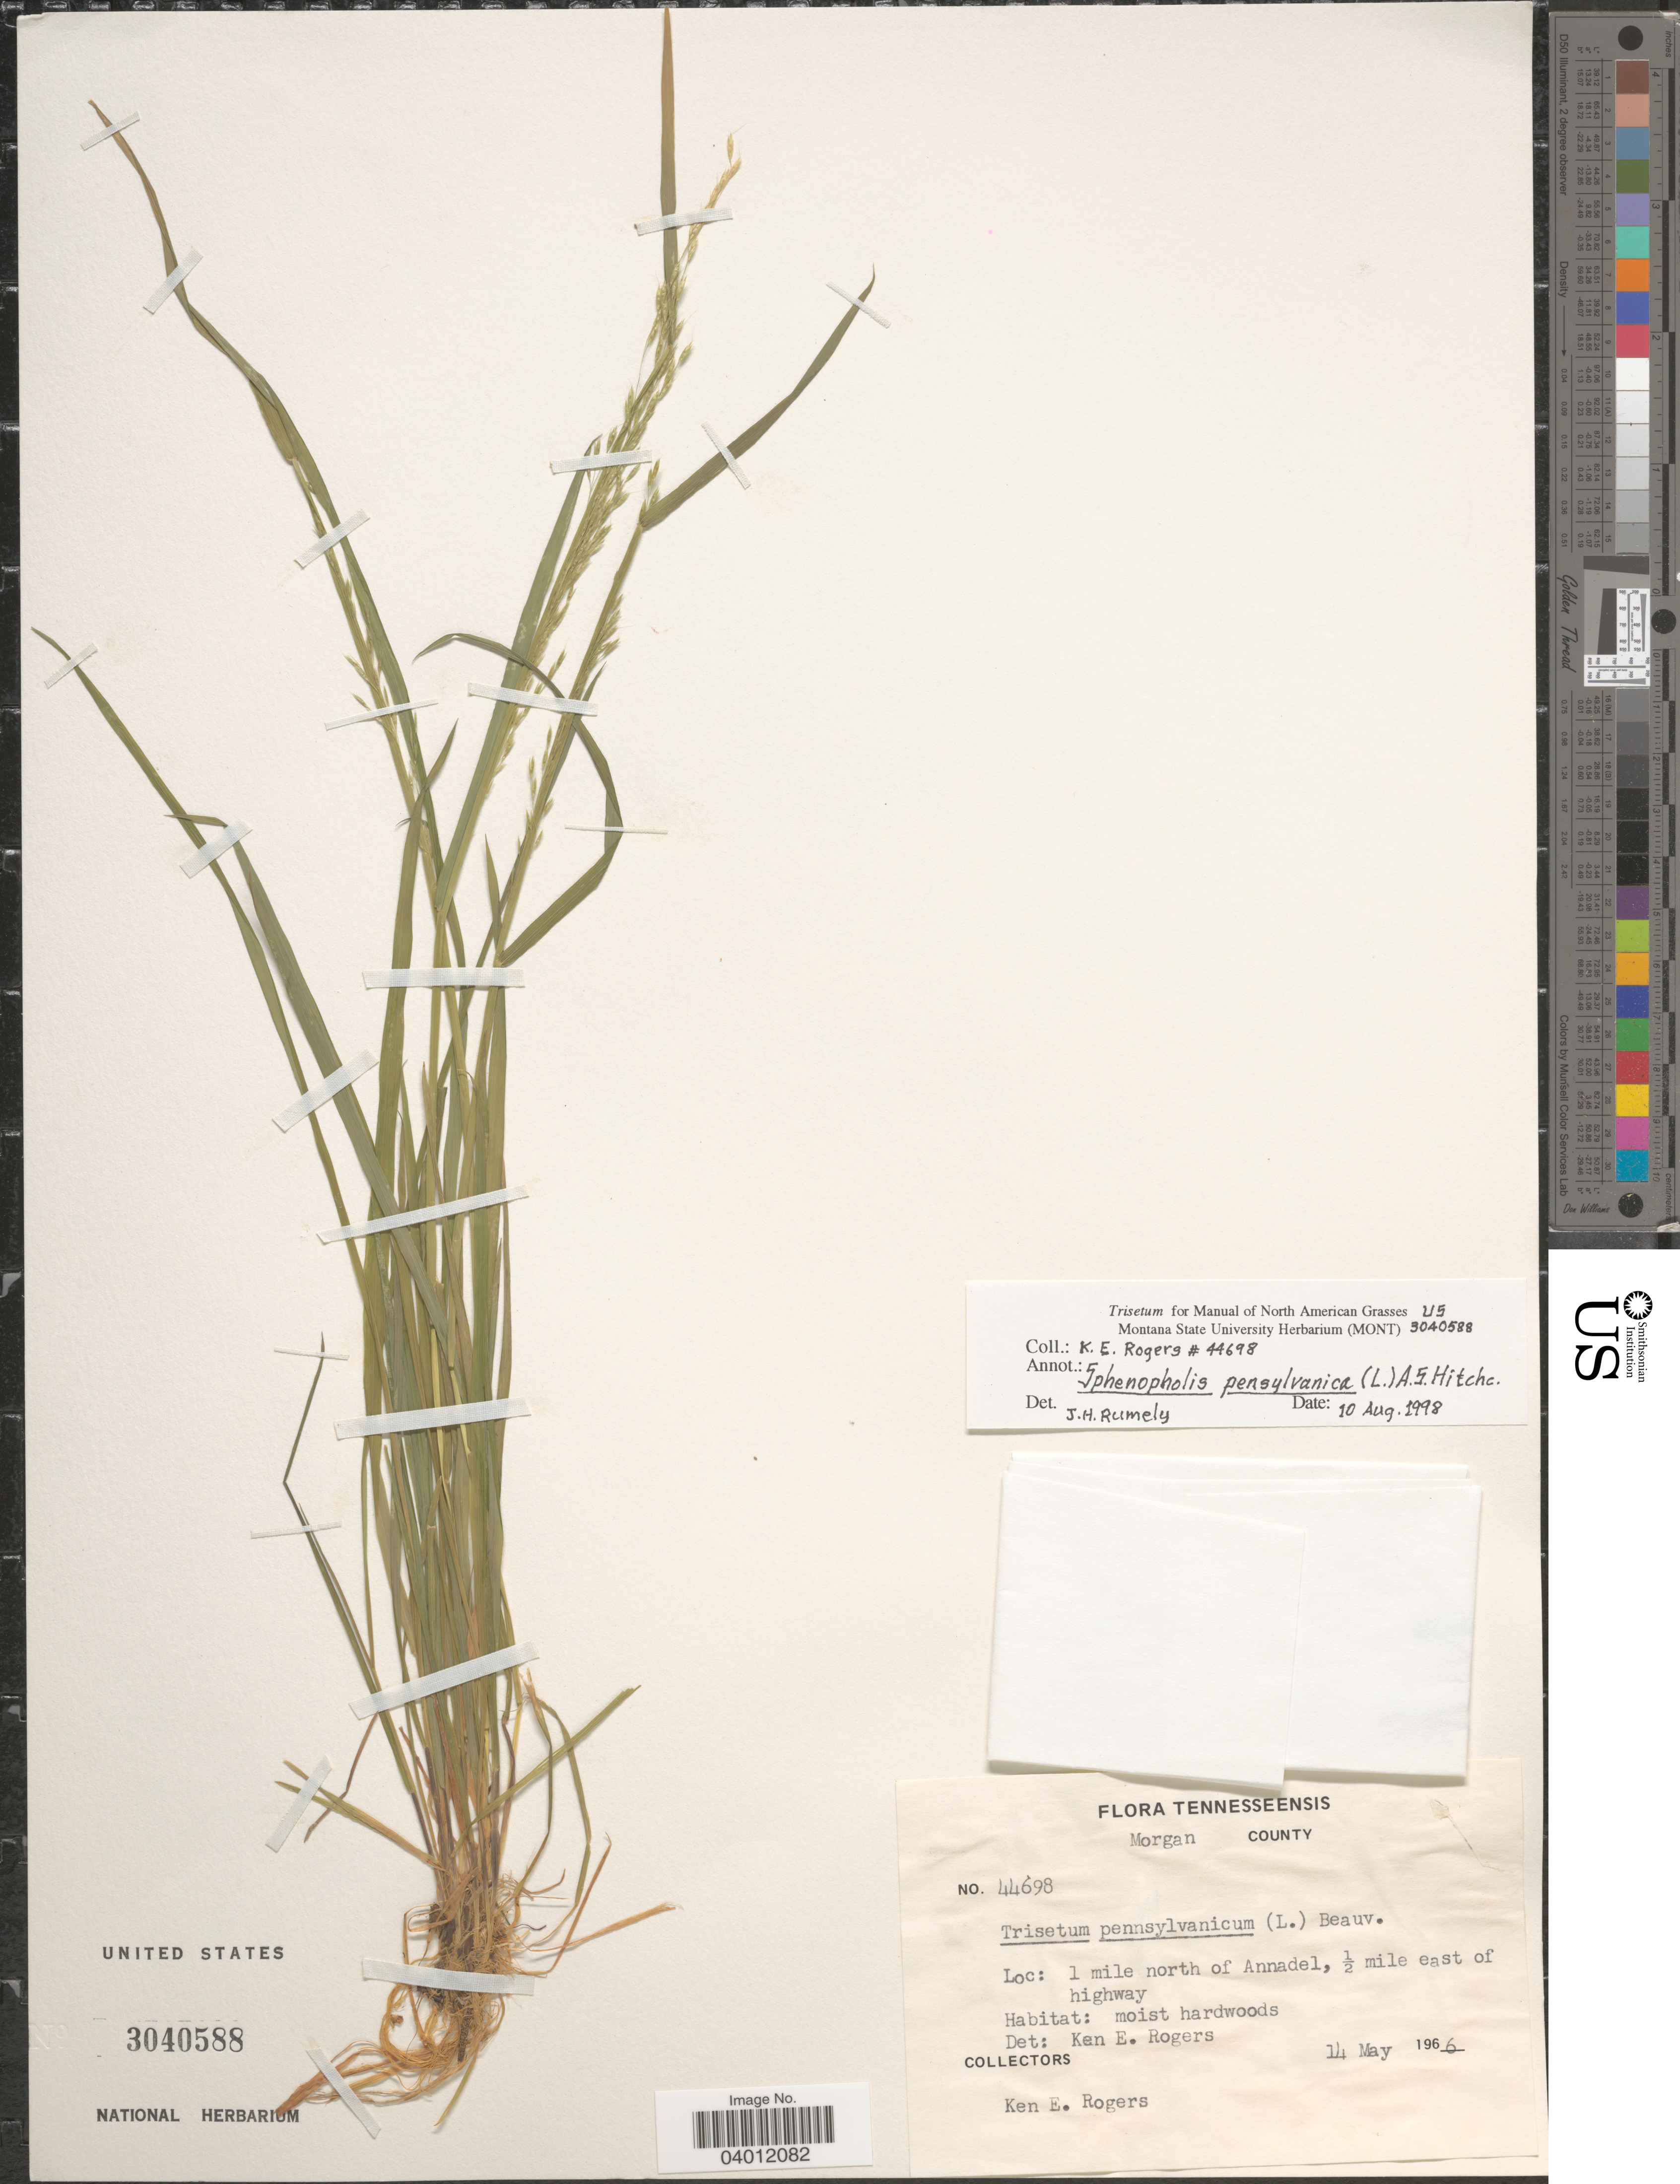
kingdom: Plantae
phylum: Tracheophyta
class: Liliopsida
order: Poales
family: Poaceae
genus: Sphenopholis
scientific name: Sphenopholis pensylvanica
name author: (L.) Hitchc.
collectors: K. Rogers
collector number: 44698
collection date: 1966-05-14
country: United States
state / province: Tennessee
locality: Morgan County. 1 mile north of Annadel, ½ mile east of highway.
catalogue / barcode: US 3040588